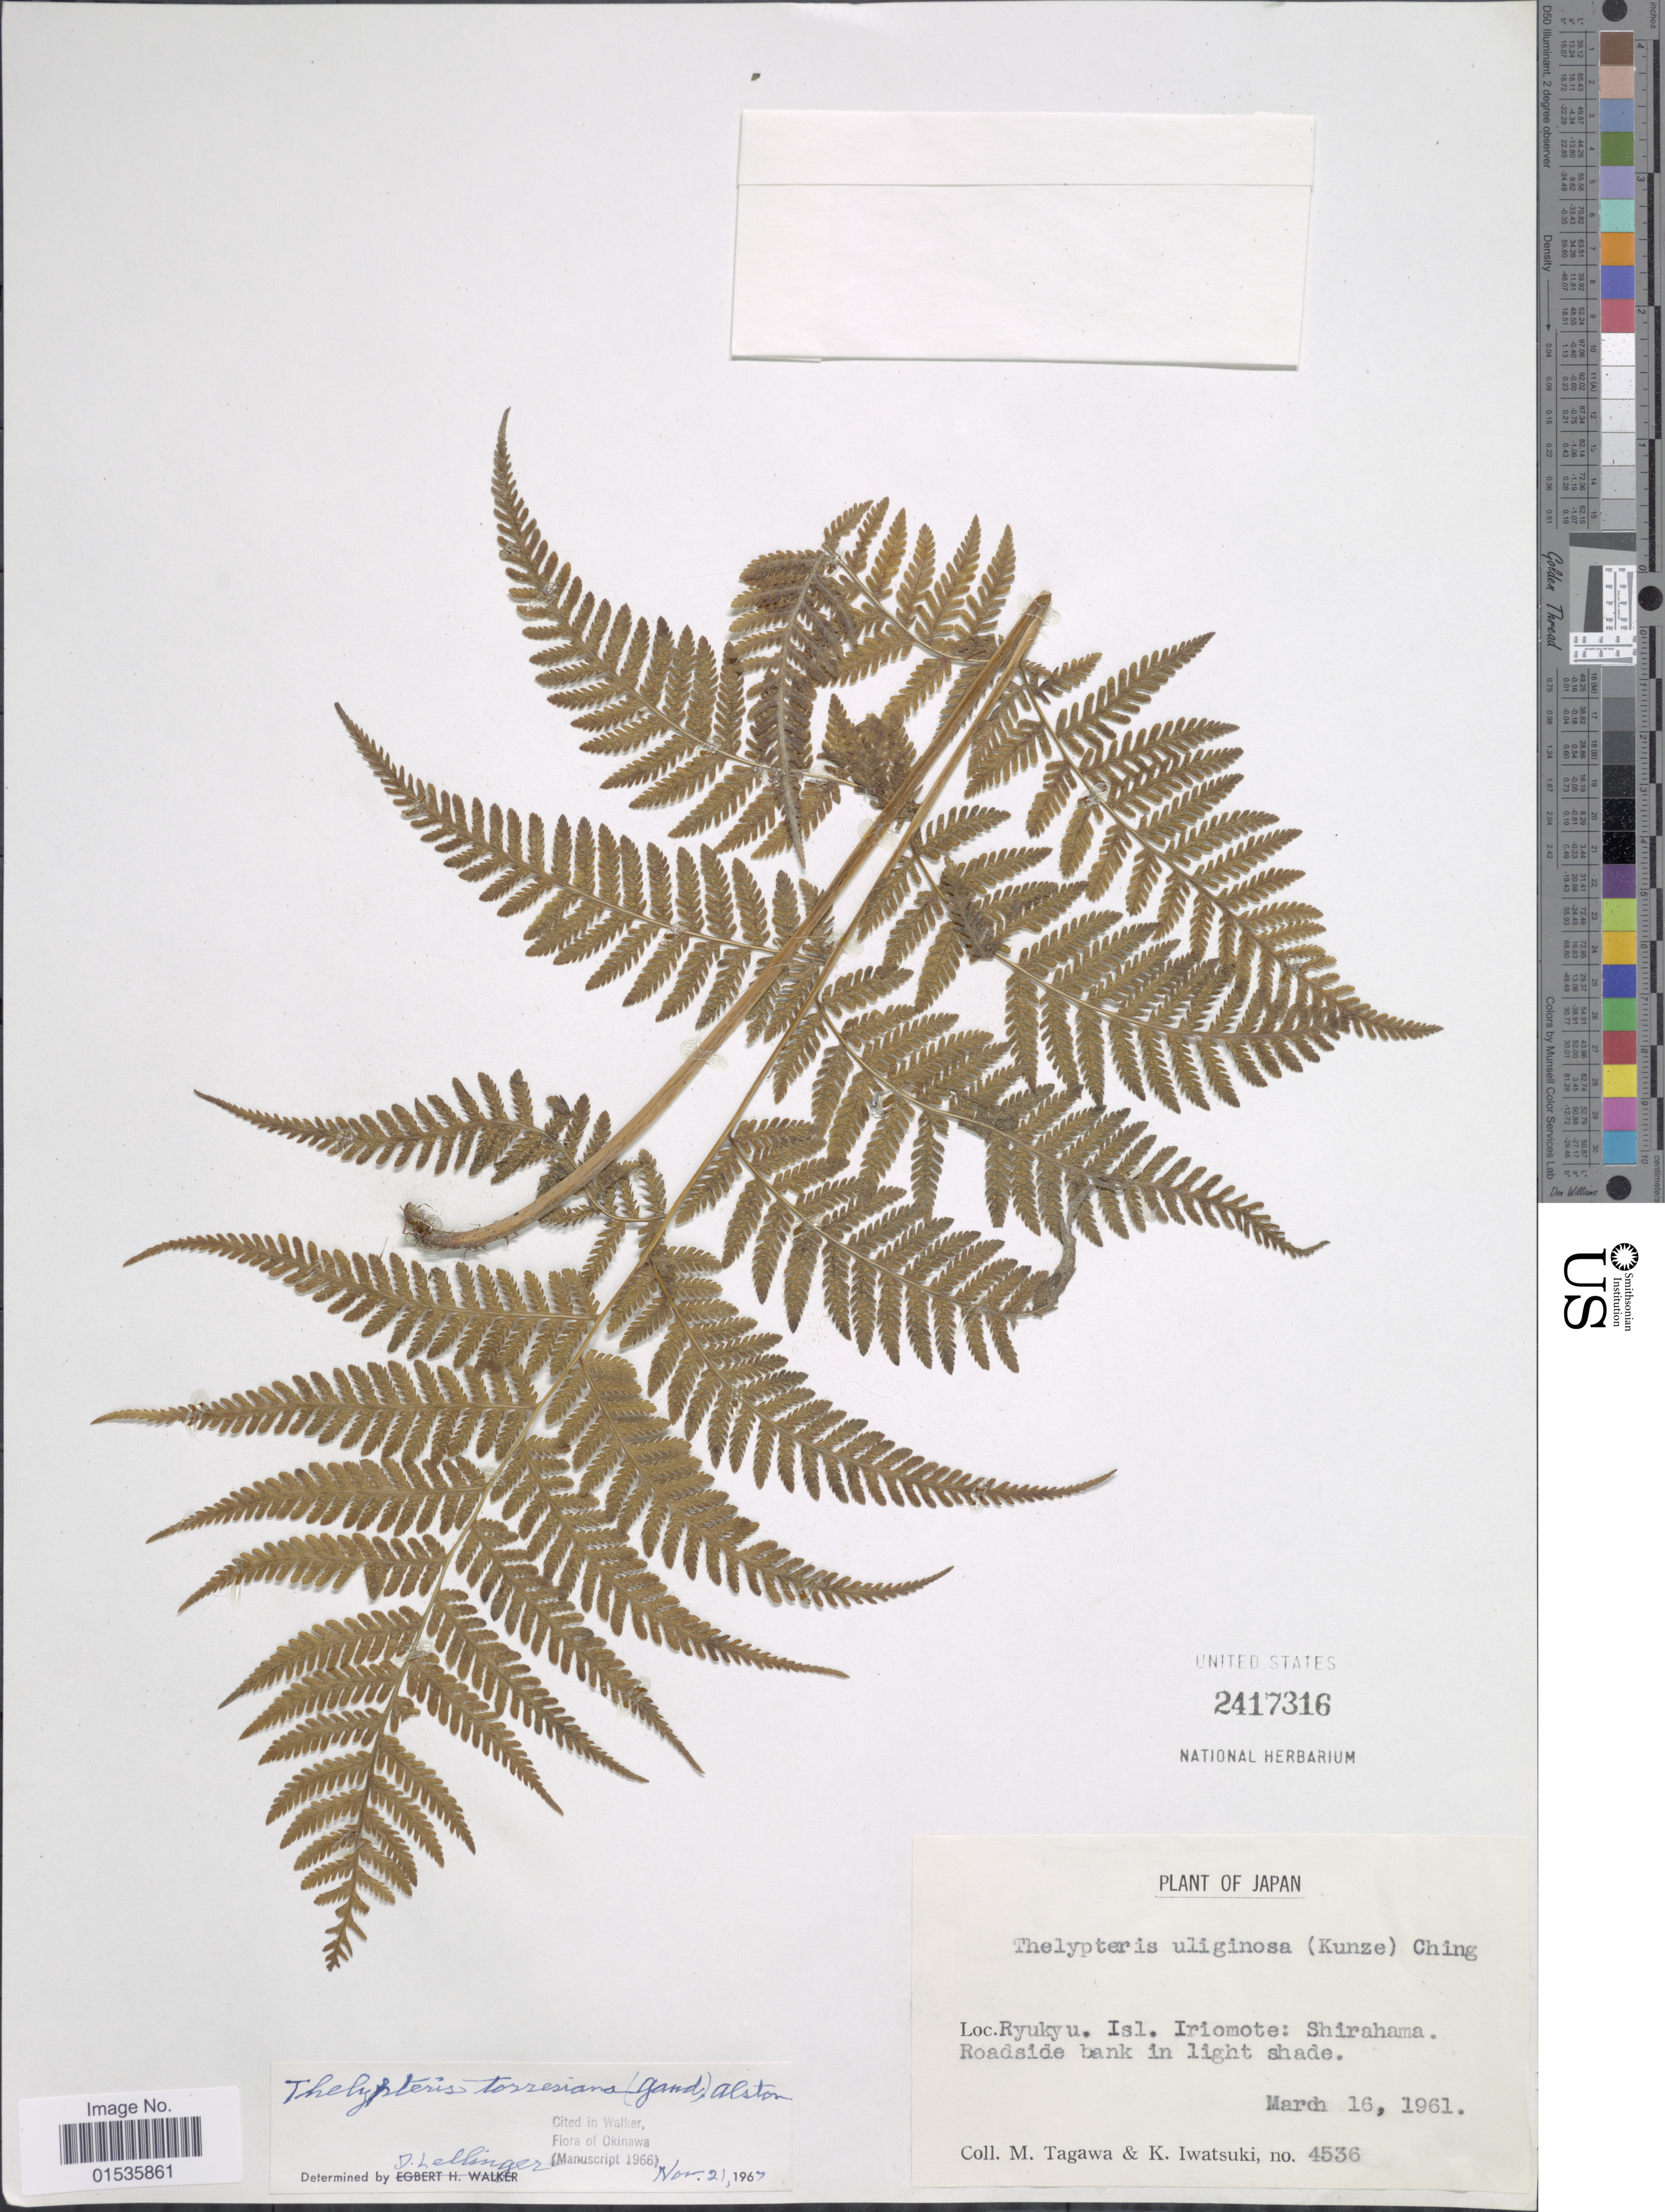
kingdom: Plantae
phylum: Tracheophyta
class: Polypodiopsida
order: Polypodiales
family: Thelypteridaceae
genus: Macrothelypteris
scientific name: Macrothelypteris torresiana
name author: (Gaudich.) Ching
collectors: M. Tagawa & K. Iwatsuki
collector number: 4536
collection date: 1961-03-16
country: Japan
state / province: Okinawa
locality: Japan, Ryukyu. Isl. Iriomote: Shirahama, Roadside bank in light shade.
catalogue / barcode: US 2417316